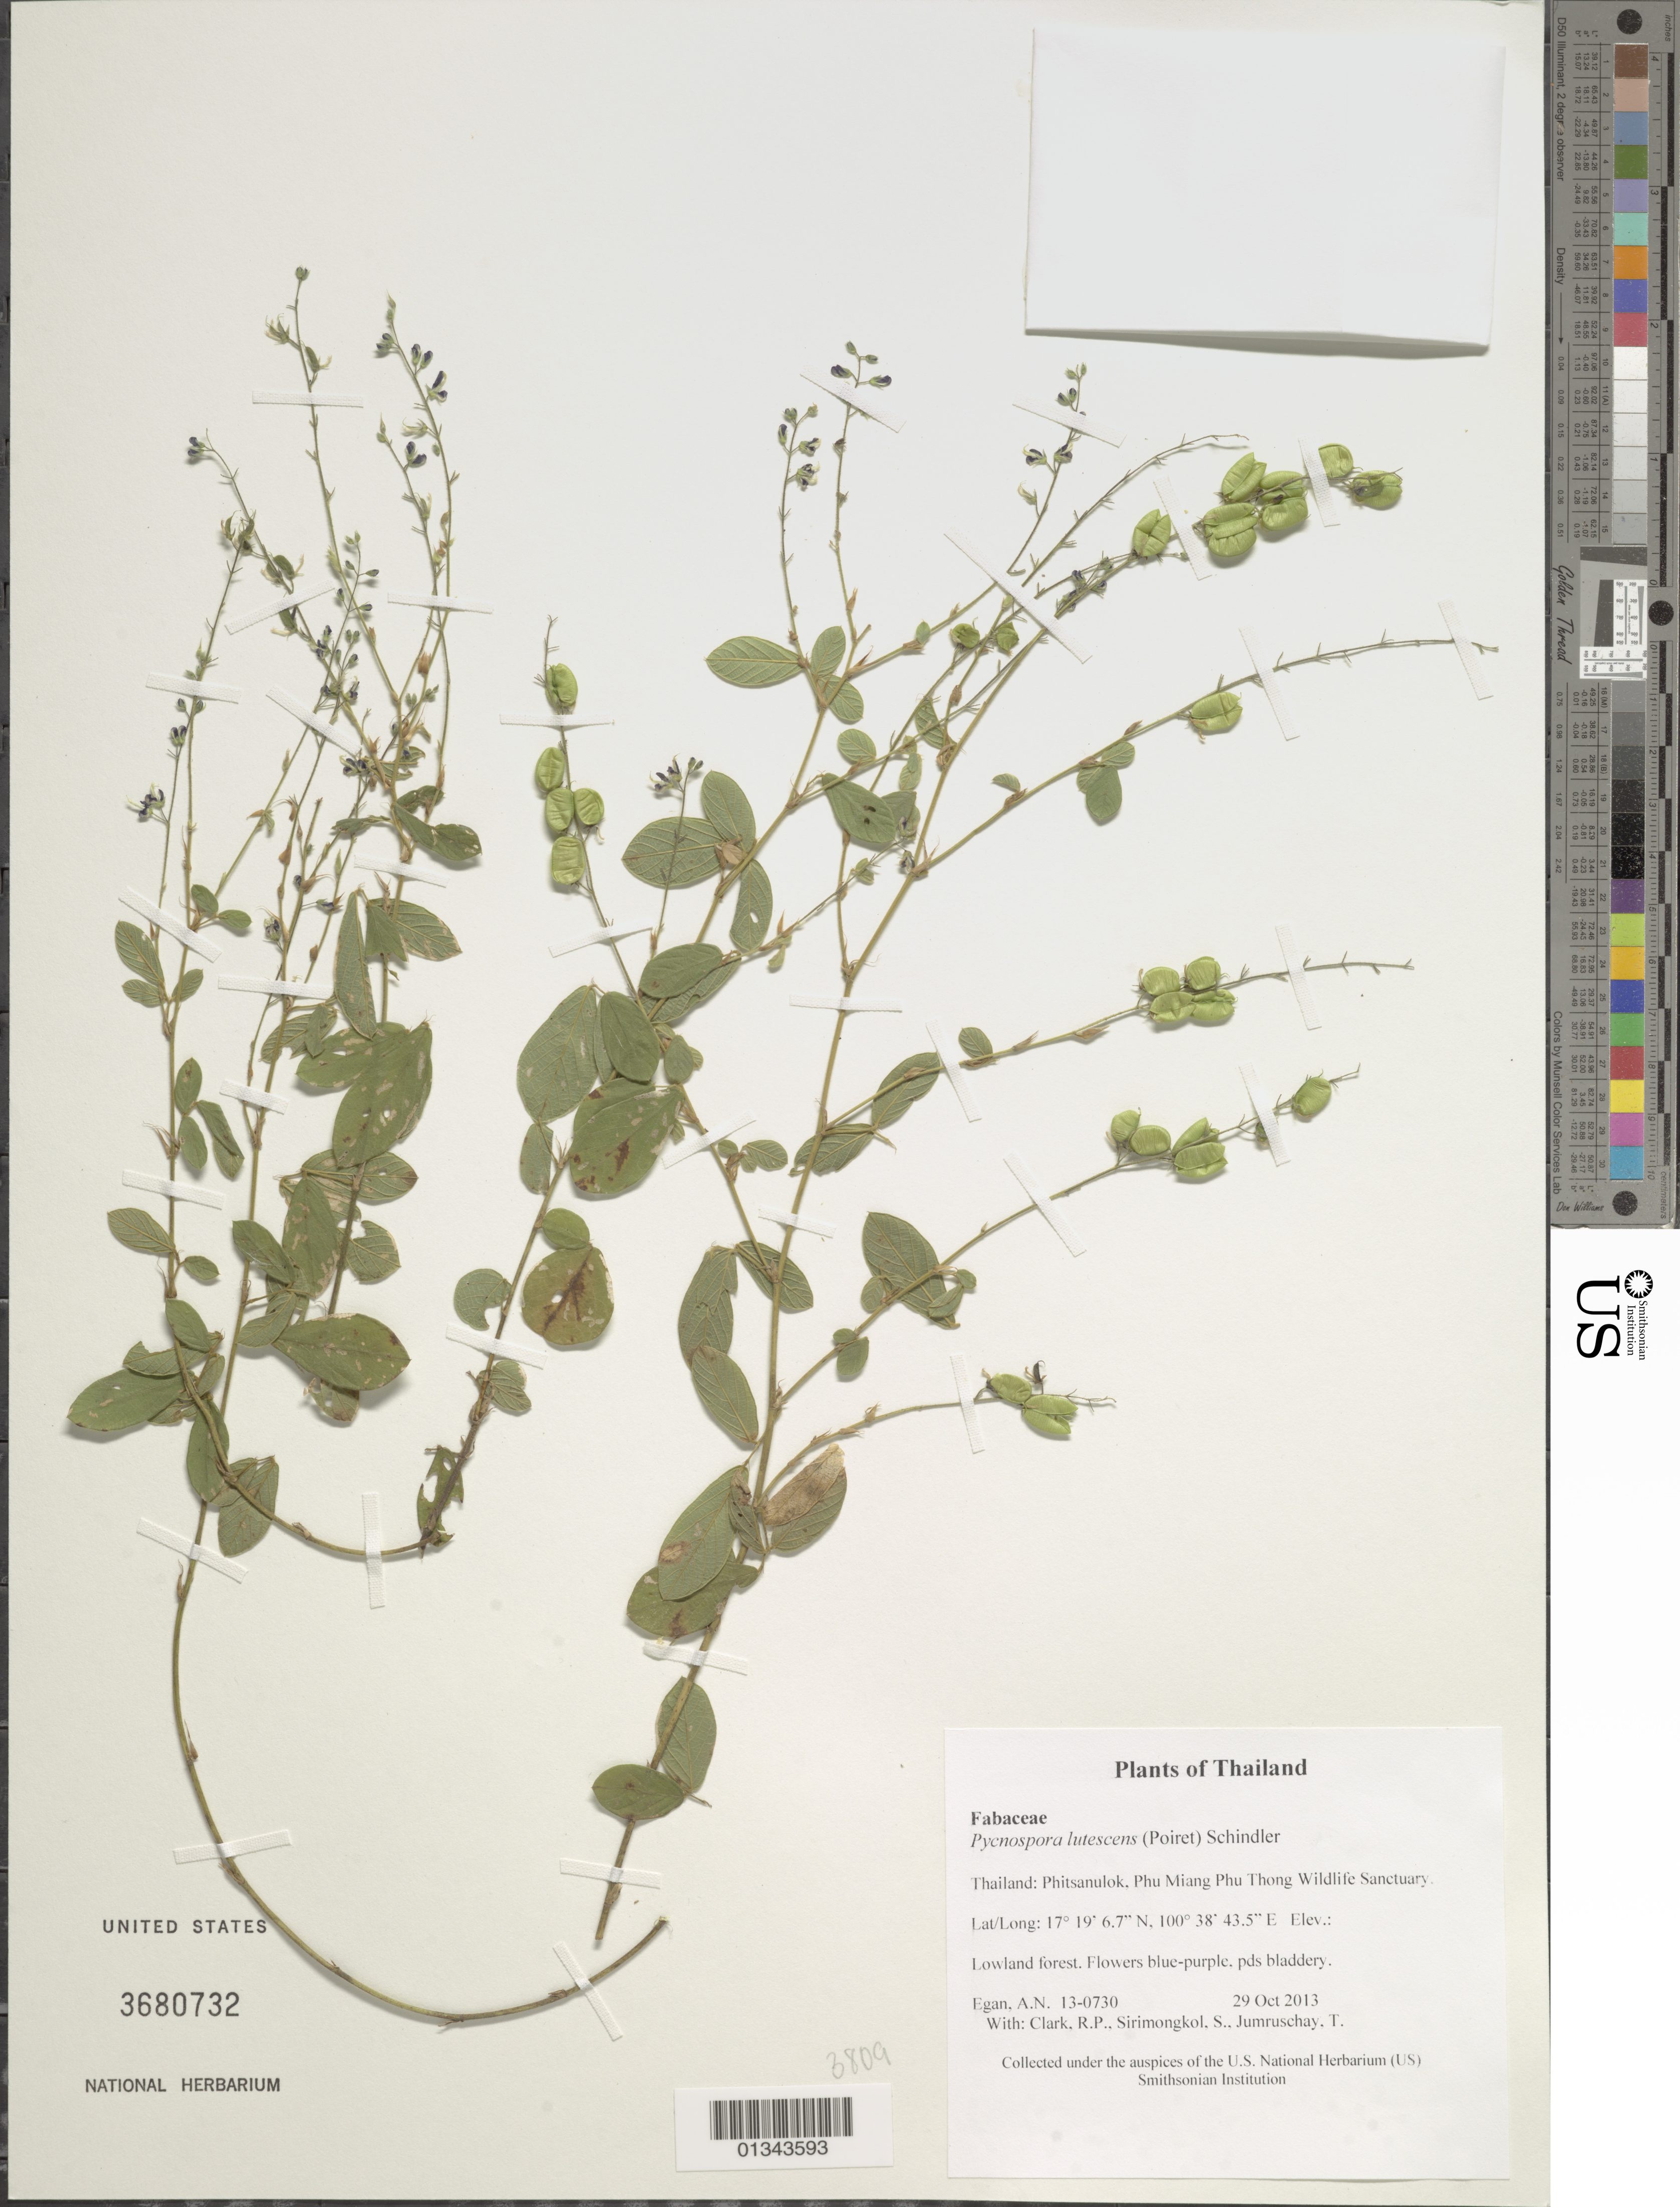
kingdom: Plantae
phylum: Tracheophyta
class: Magnoliopsida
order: Fabales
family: Fabaceae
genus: Pycnospora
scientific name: Pycnospora lutescens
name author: (Poir.) Schindl.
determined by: Egan, Ashley N., (US), Smithsonian Institution - National Museum of Natural History (UNITED STATES)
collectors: A. N. Egan, R. P. Clark, S. Sirimongkol & T. Jumruschay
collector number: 13-0730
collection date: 2013-10-29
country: Thailand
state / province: Phitsanulok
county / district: Chat Trakan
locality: Phu Miang Phu Thong Wildlife Sanctuary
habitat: Lowland forest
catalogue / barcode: US 3680732